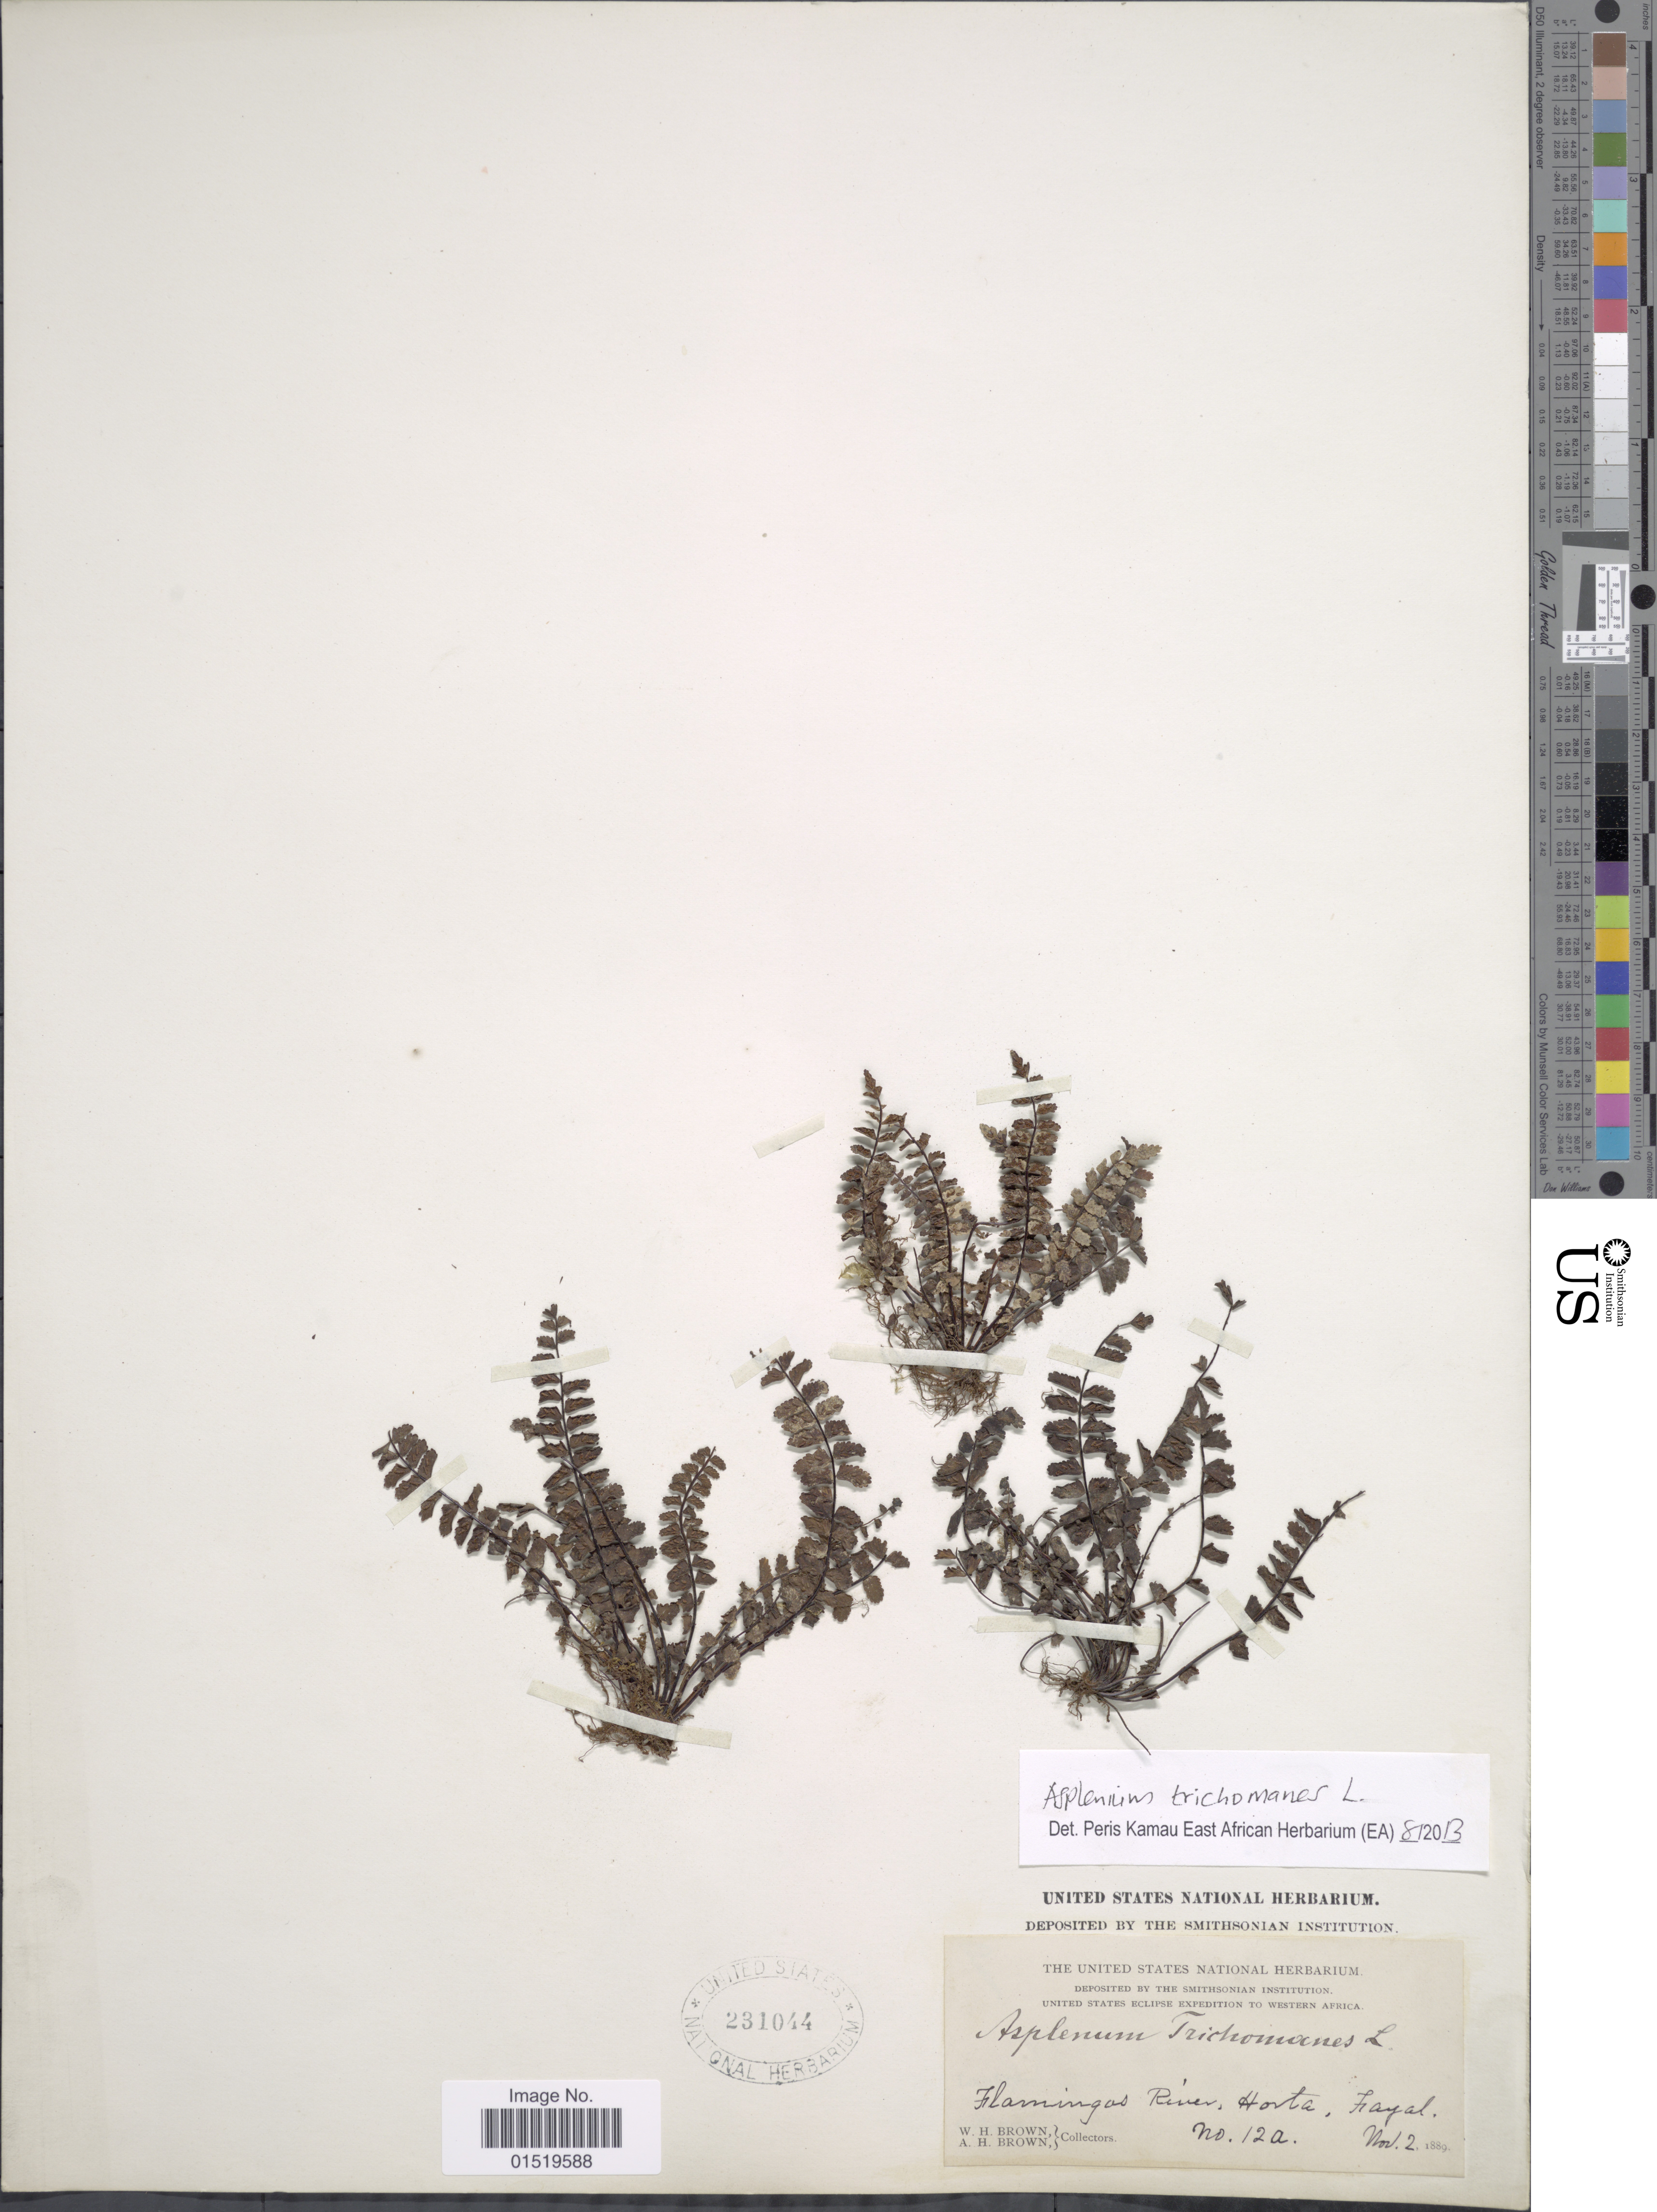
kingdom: Plantae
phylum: Tracheophyta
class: Polypodiopsida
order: Polypodiales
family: Aspleniaceae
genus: Asplenium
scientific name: Asplenium trichomanes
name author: L.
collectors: W. H. Brown & A. H. Brown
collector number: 12a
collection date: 1889-11-02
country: Portugal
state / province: Azores (Aut. Reg.)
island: Faial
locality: Western Africa, Flamingos River, Horta, Fiayal [Faial]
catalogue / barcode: US 231044